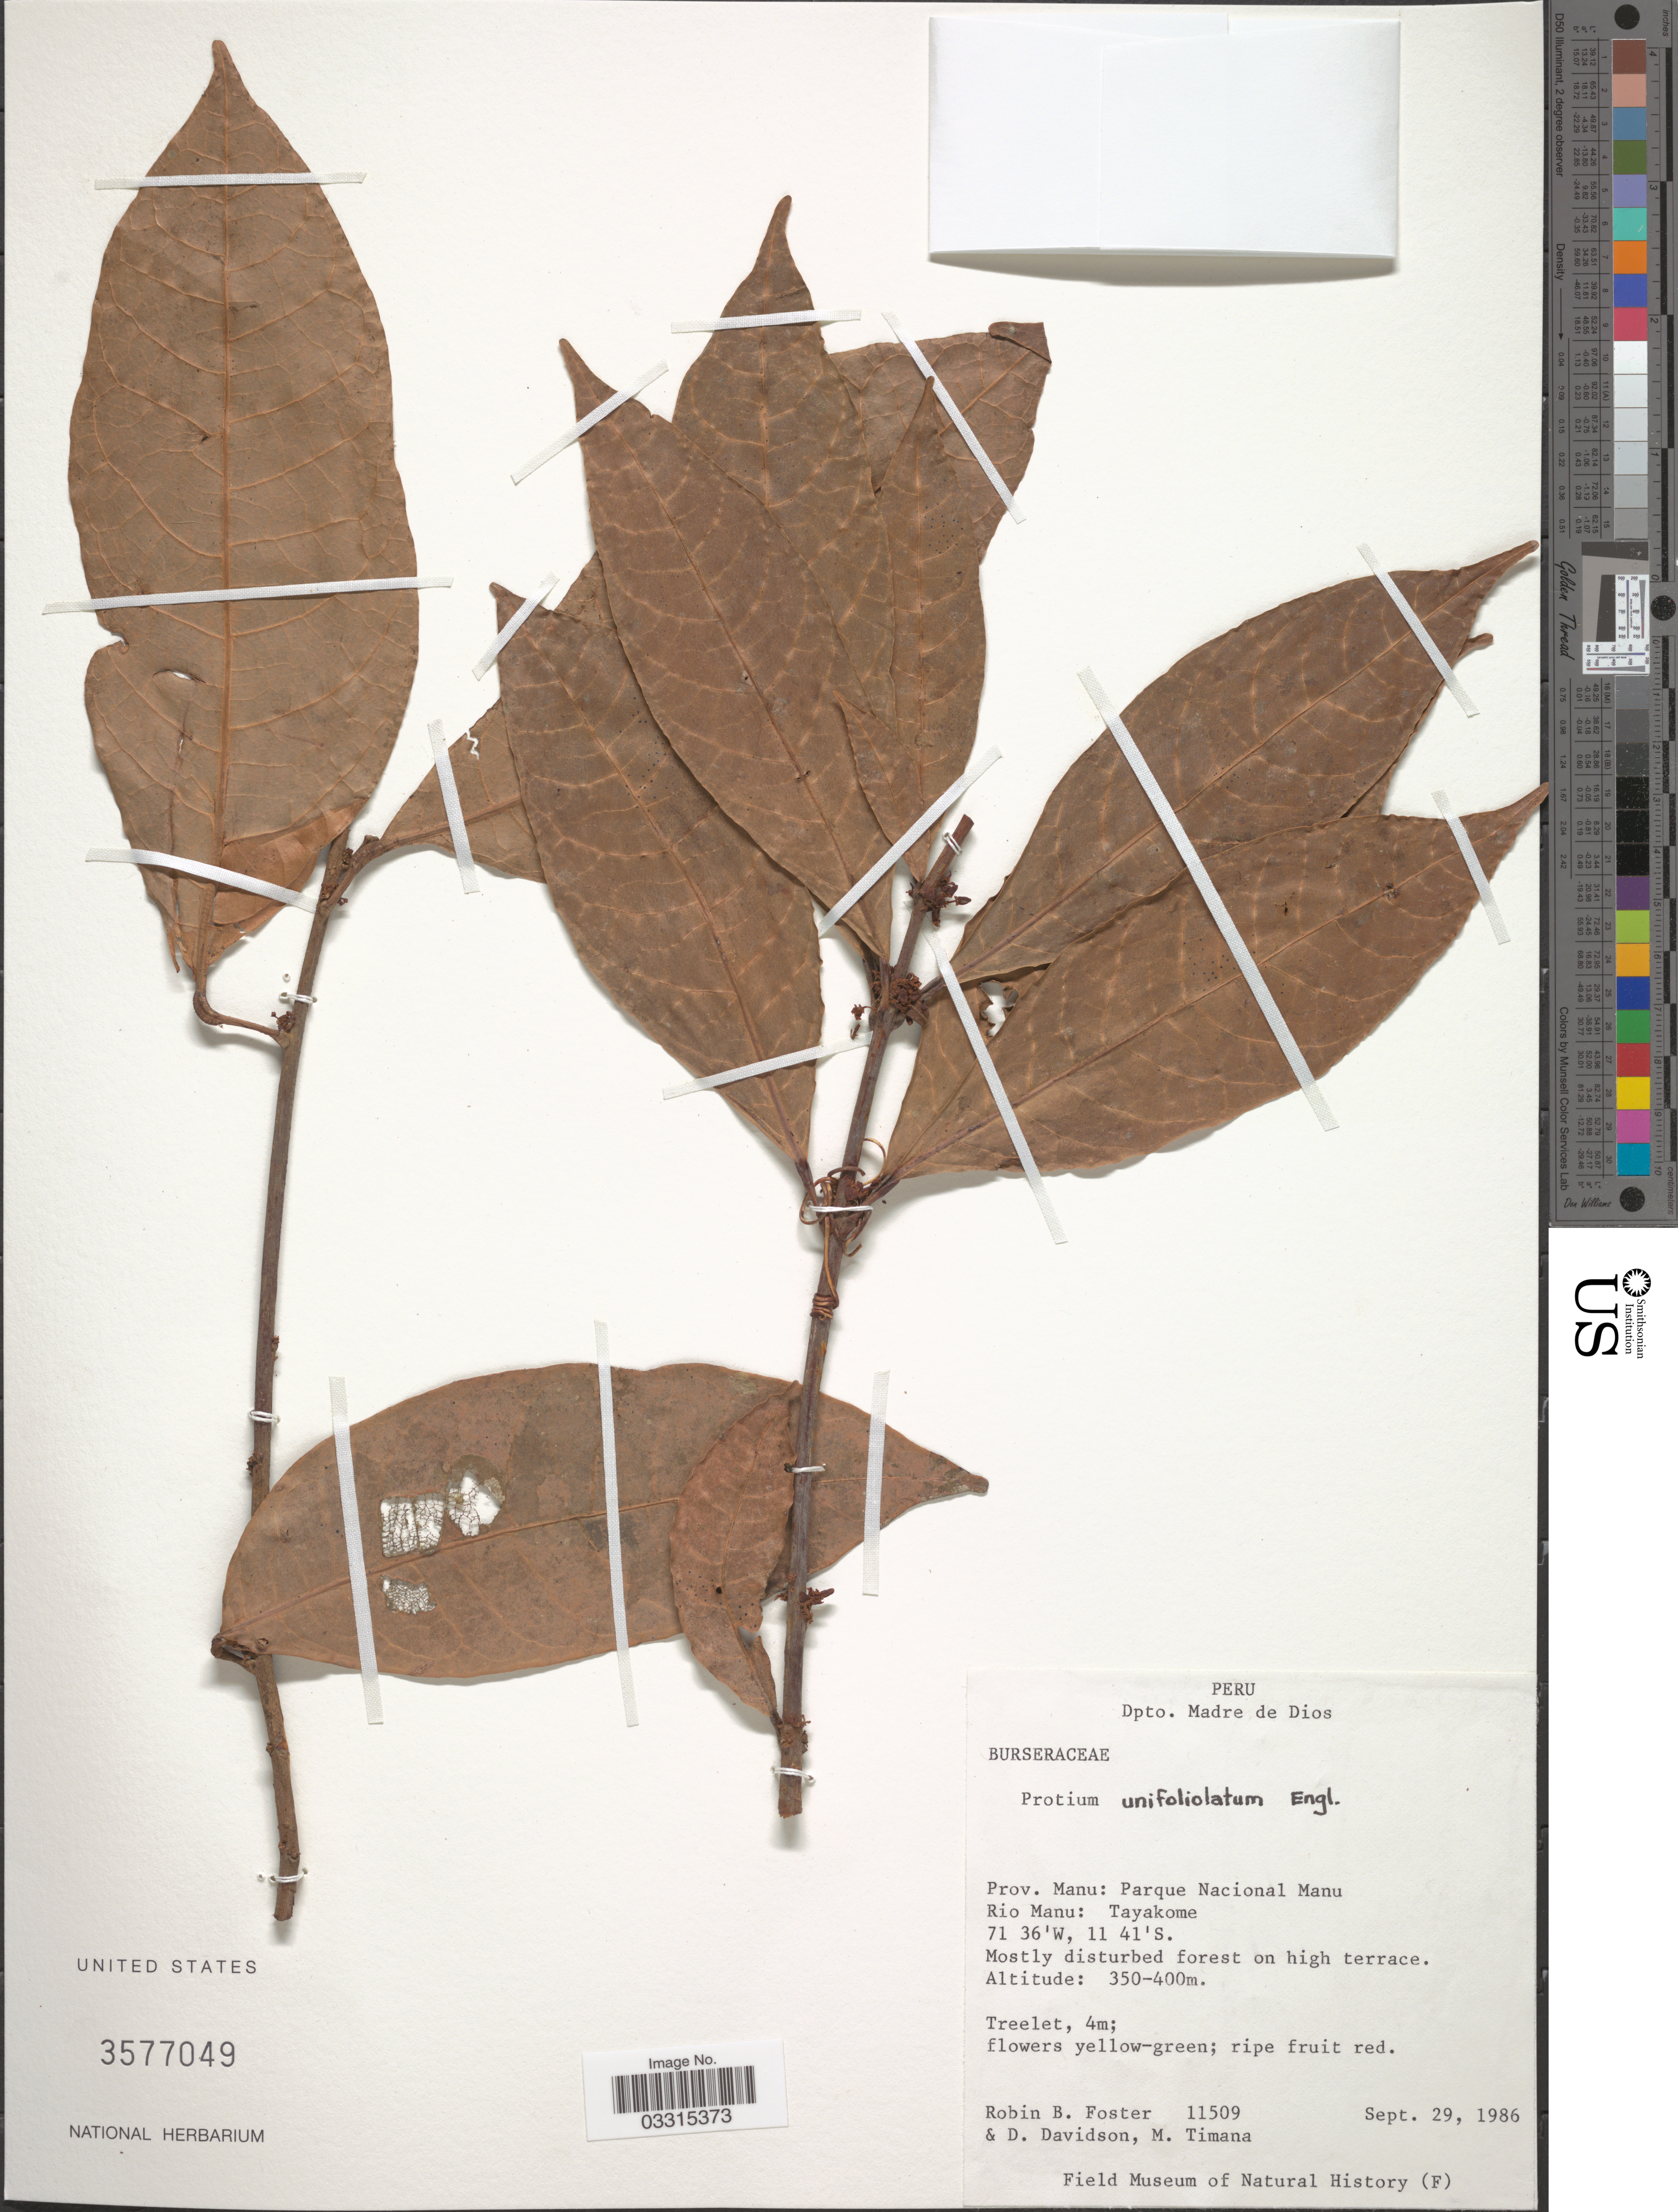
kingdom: Plantae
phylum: Tracheophyta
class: Magnoliopsida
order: Sapindales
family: Burseraceae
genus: Protium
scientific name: Protium unifoliolatum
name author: Engl.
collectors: R. B. Foster, D. Davidson & M. E. Timaná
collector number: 11509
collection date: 1986-09-29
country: Peru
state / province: Madre de Dios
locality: Dpto. Madre de Dios. Prov. Manu: Parque Nacional Manu. Rio Manu: Tayakome.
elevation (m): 350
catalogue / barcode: US 3577049